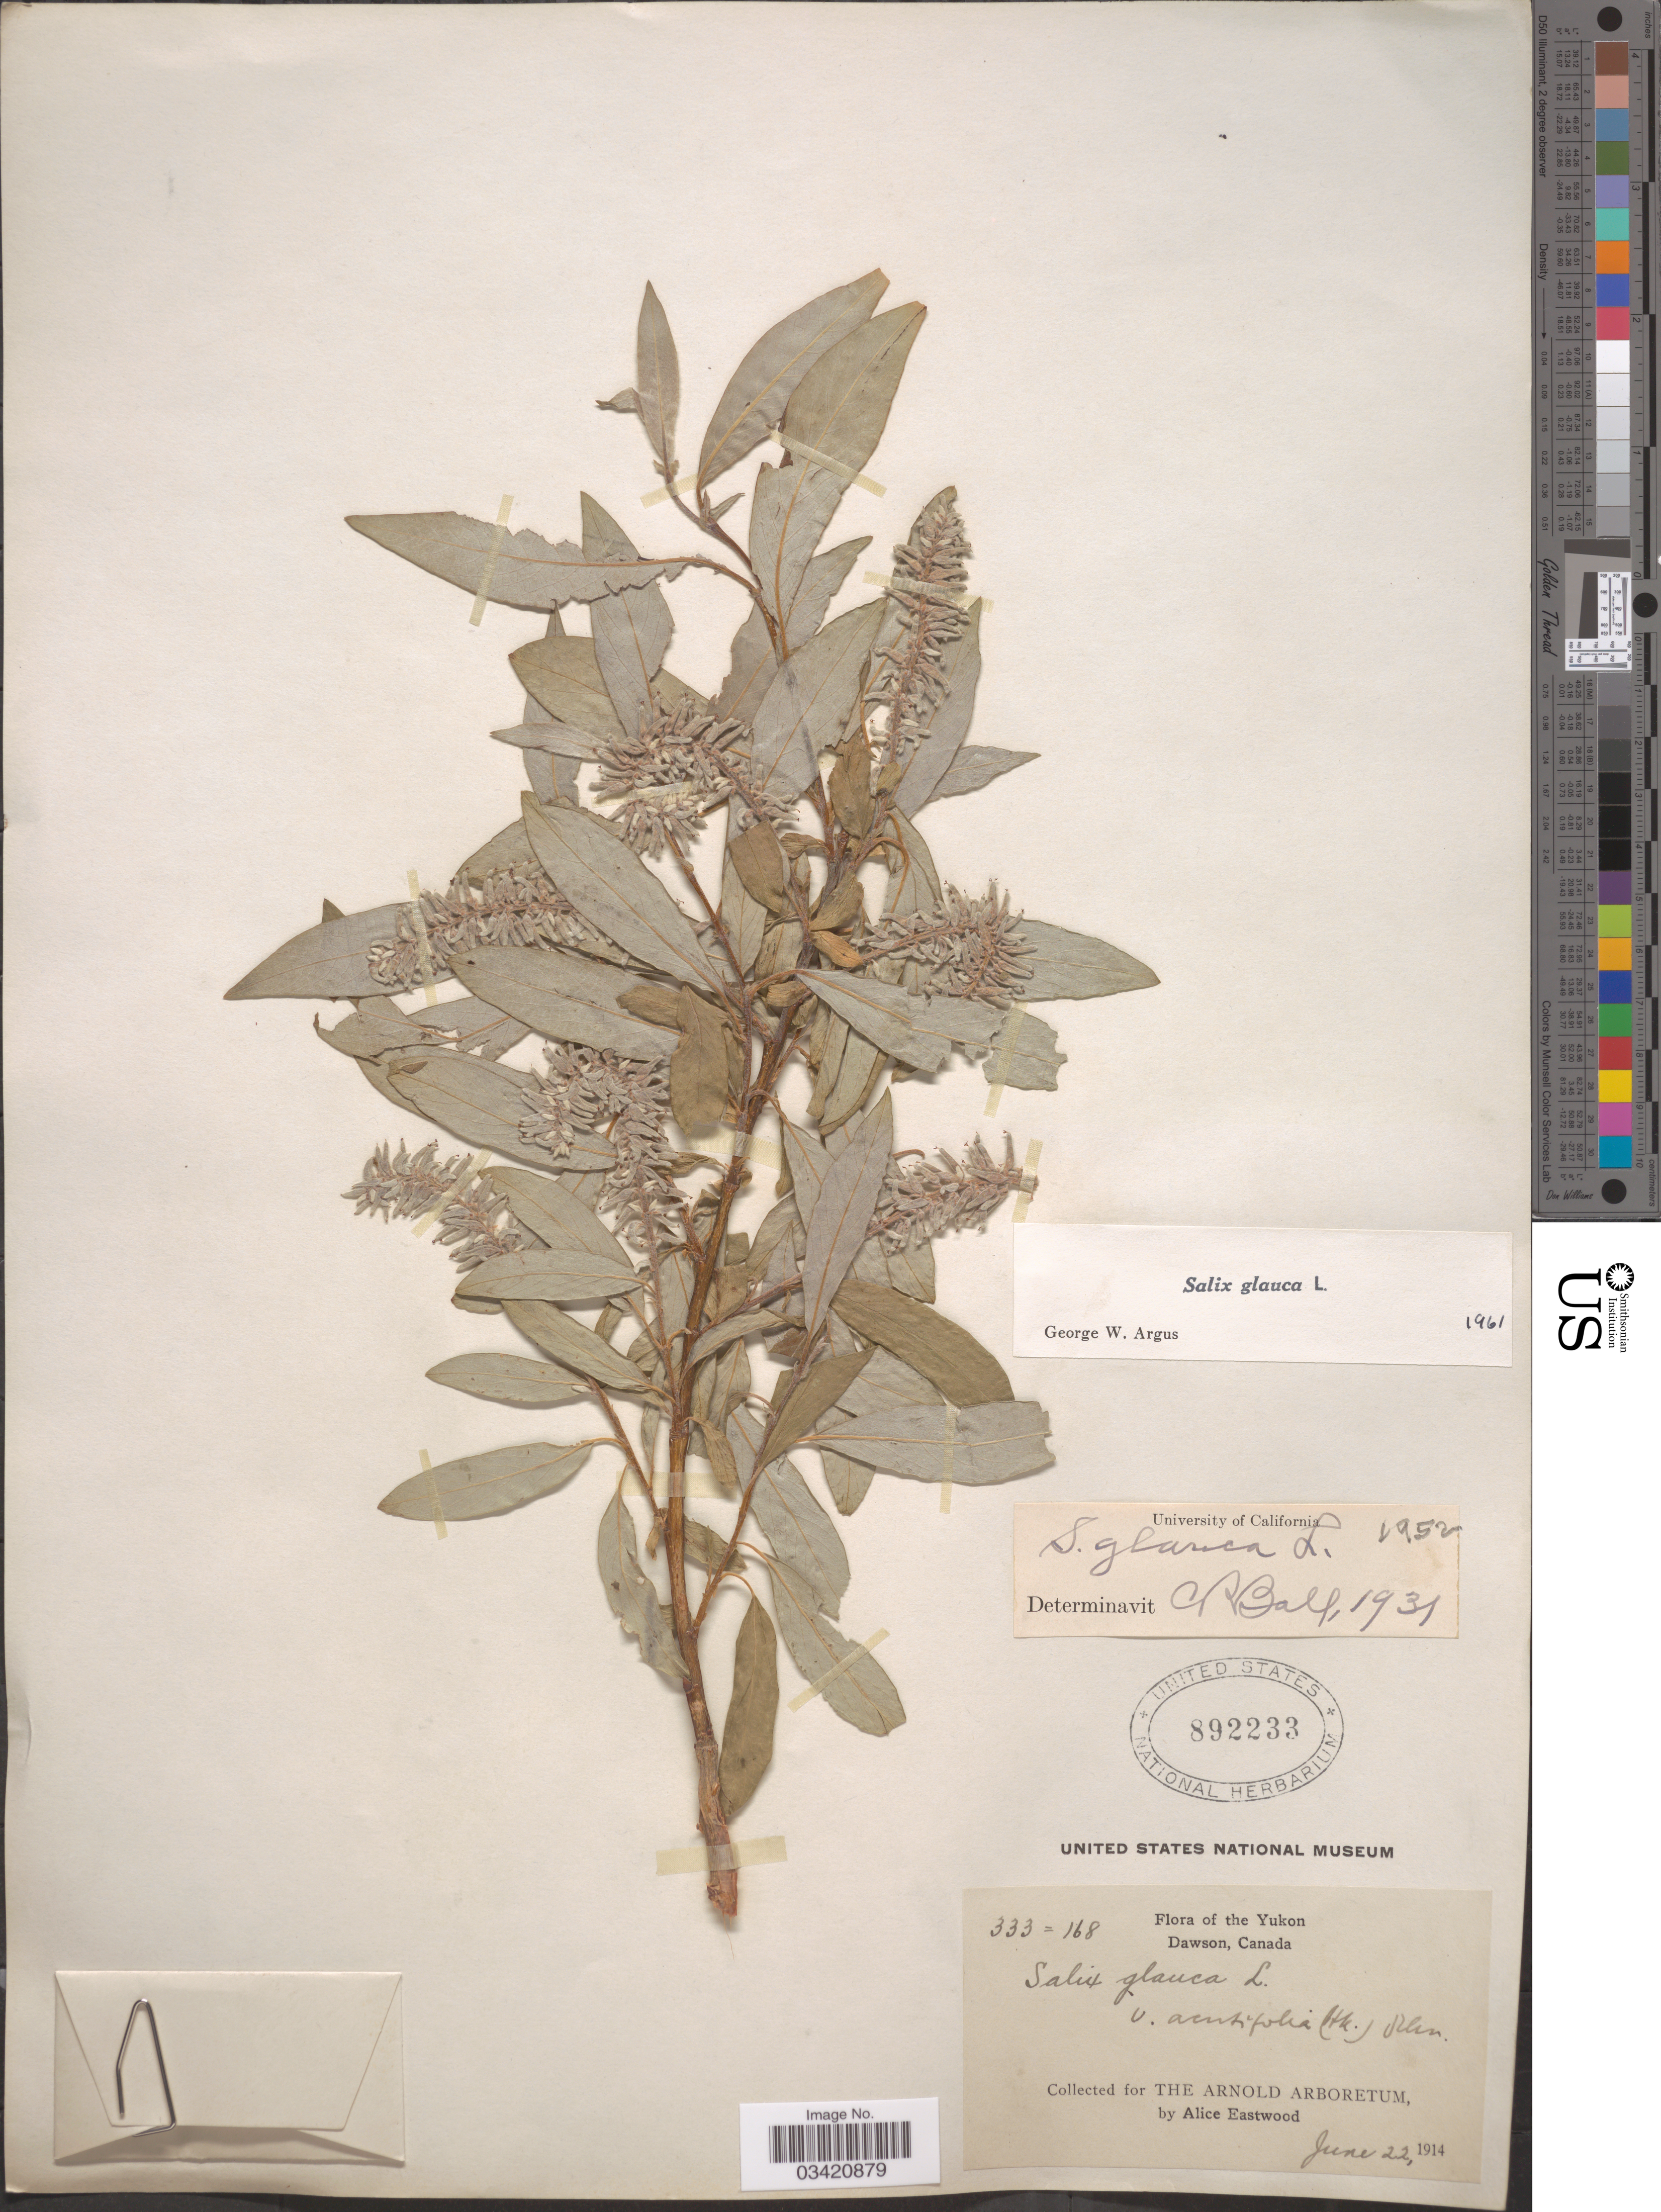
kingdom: Plantae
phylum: Tracheophyta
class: Magnoliopsida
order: Malpighiales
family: Salicaceae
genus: Salix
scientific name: Salix glauca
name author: L.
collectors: A. Eastwood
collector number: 333=168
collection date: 1914-06-22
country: Canada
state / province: Yukon Territory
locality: Yukon. Dawson.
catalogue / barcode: US 892233